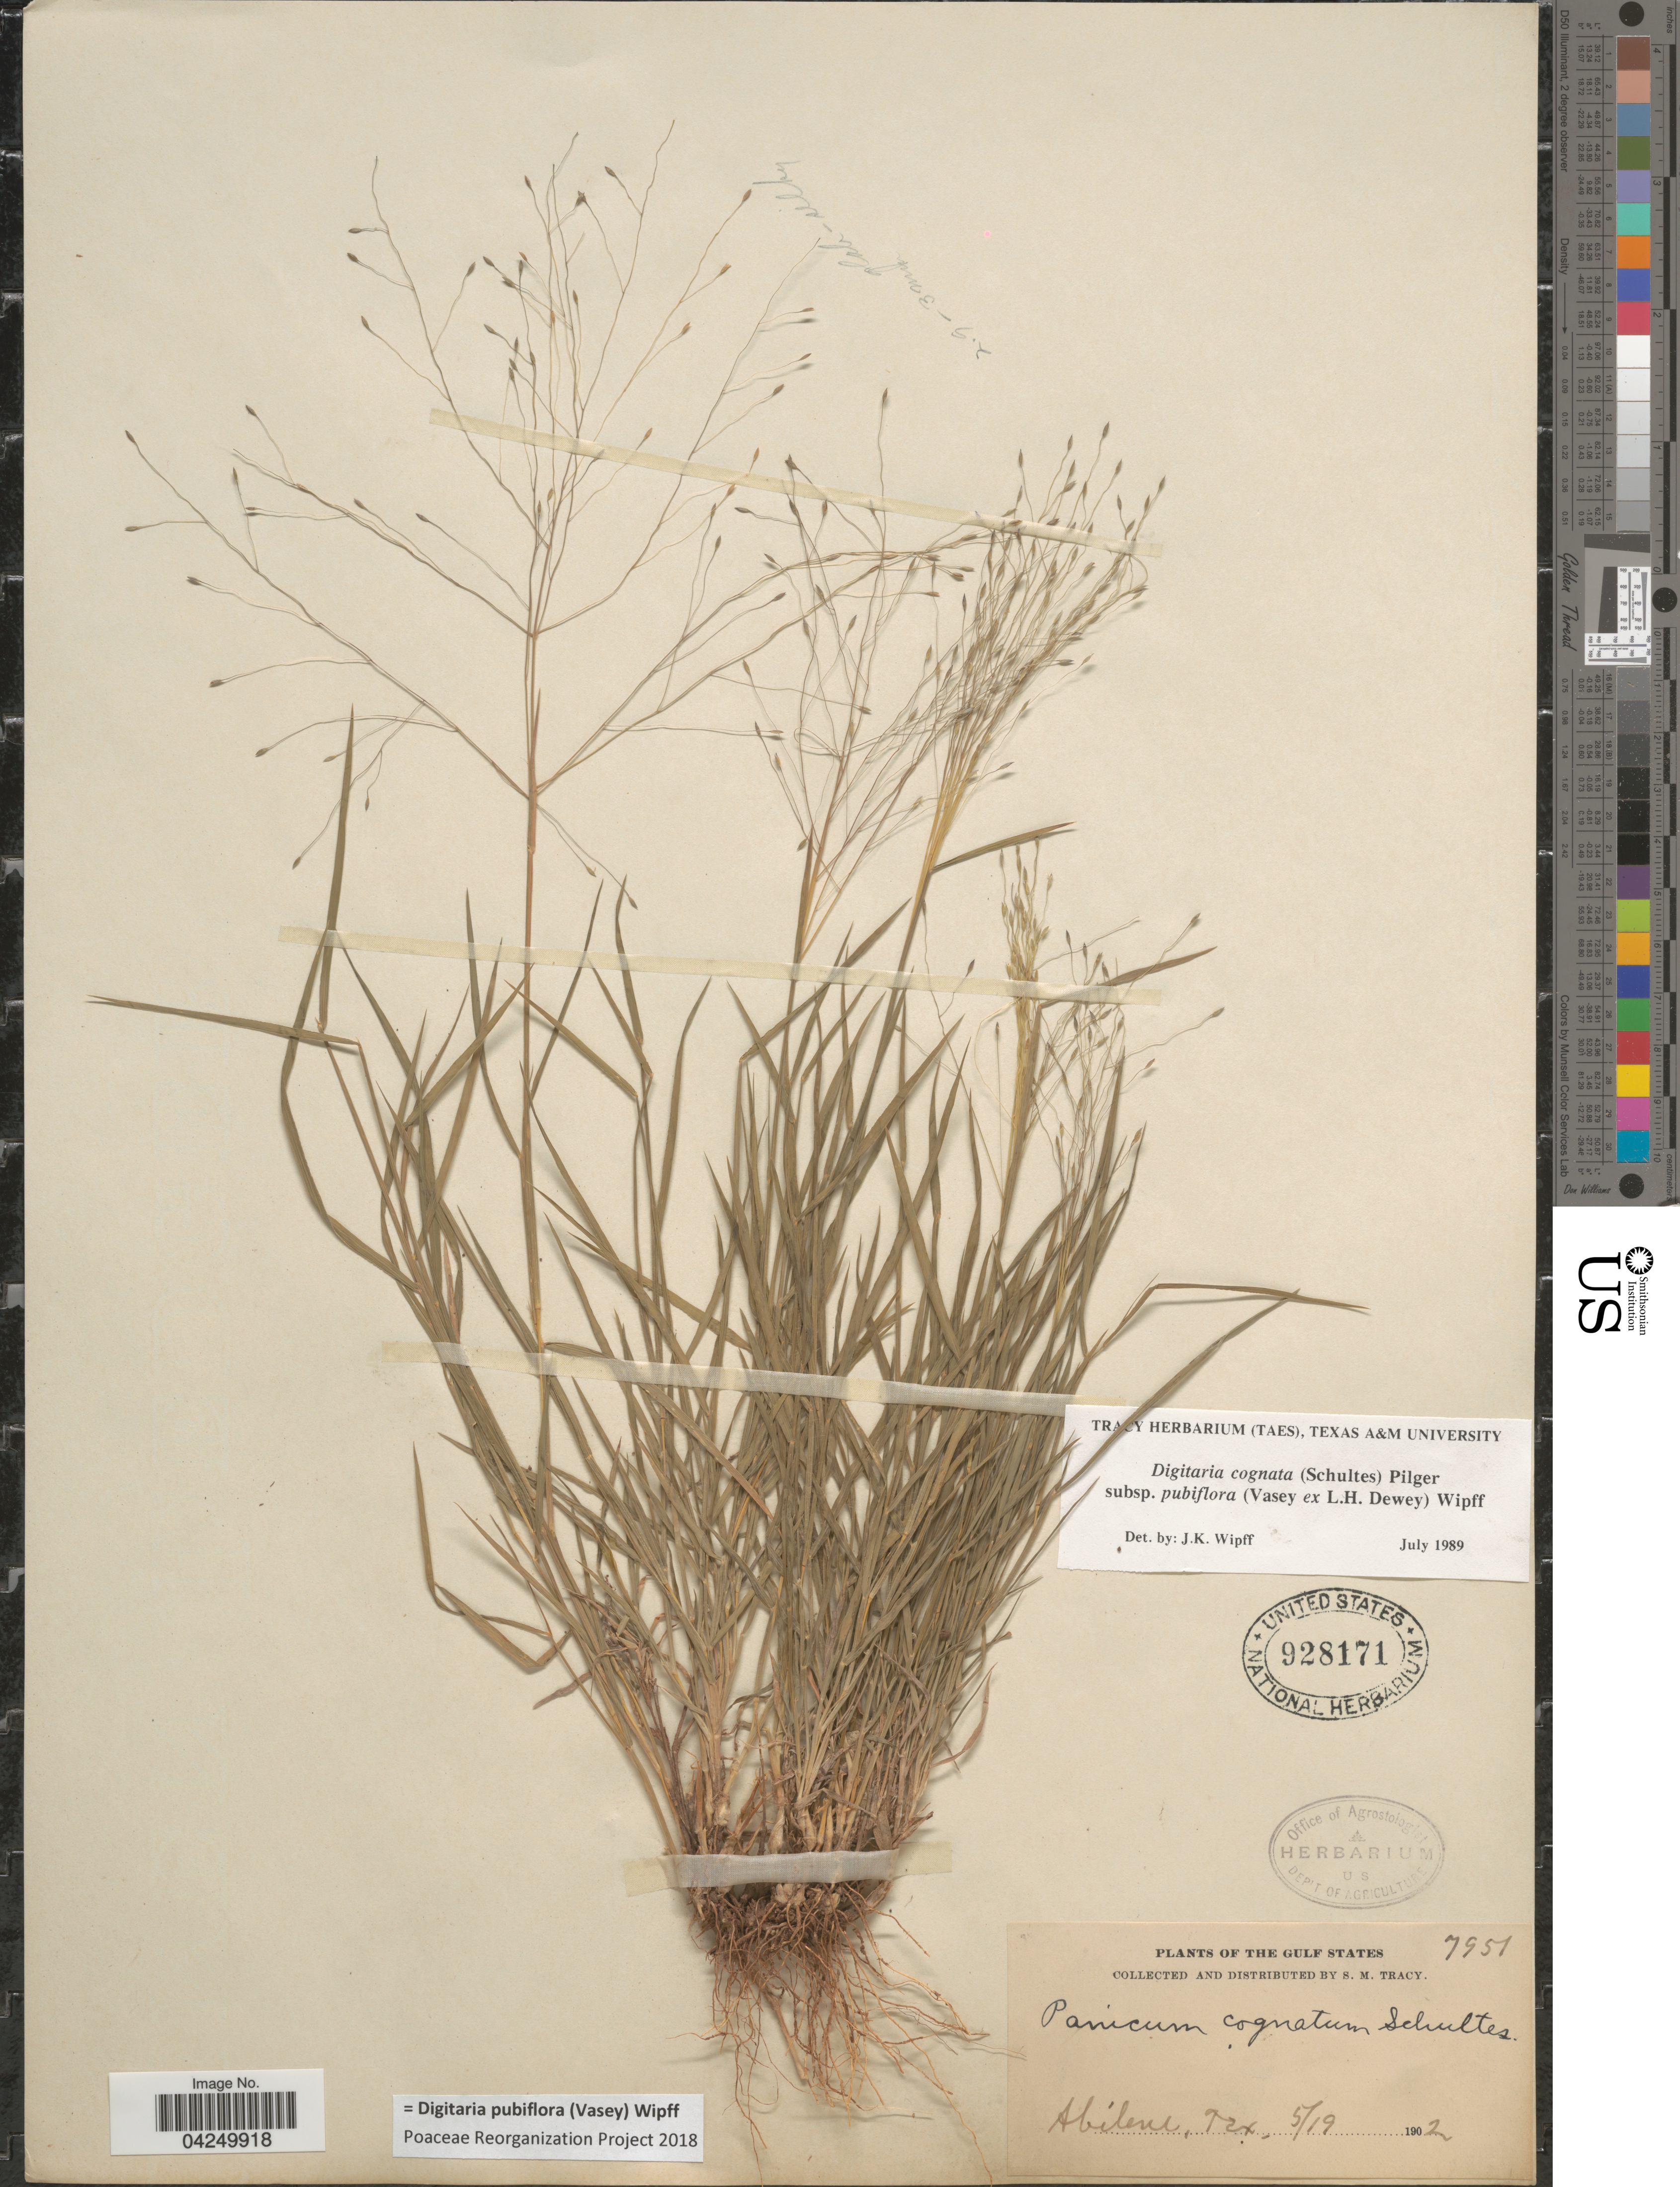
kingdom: Plantae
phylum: Tracheophyta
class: Liliopsida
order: Poales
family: Poaceae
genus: Digitaria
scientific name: Digitaria pubiflora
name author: (Vasey) Wipff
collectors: S. M. Tracy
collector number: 7951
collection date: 1902-05-19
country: United States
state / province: Texas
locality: The Gulf States. Abilene.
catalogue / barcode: US 928171